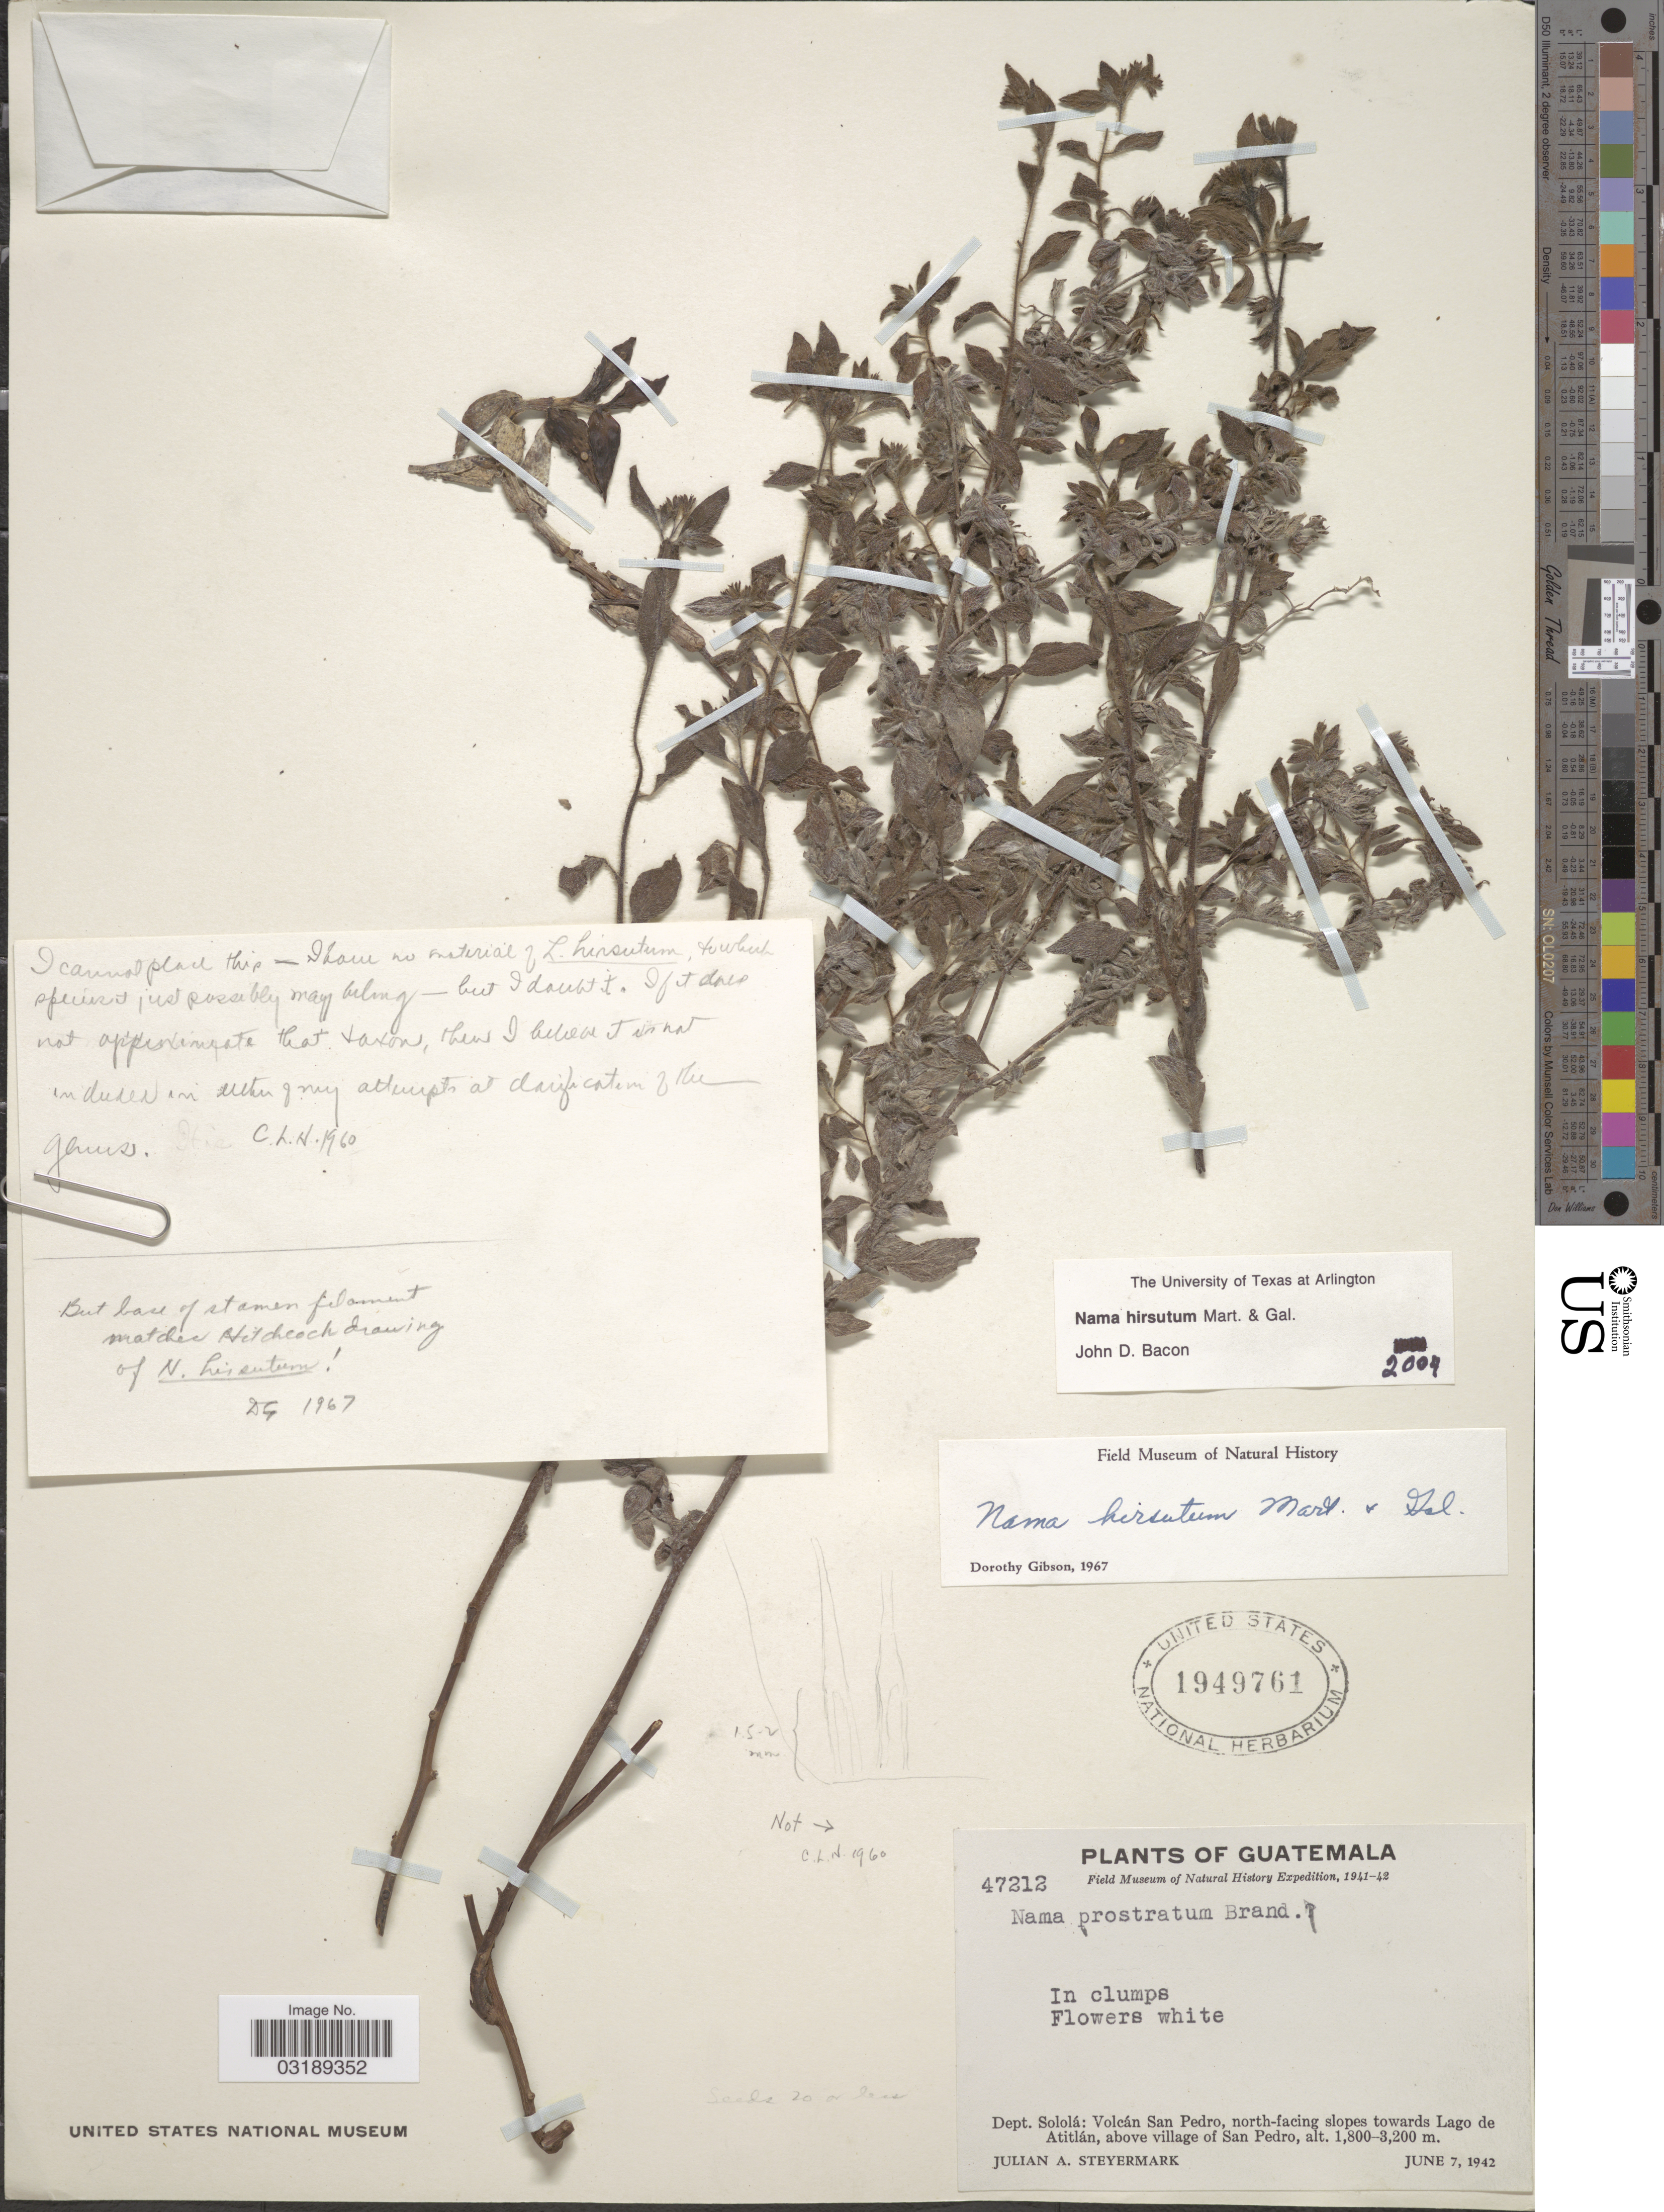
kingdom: Plantae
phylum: Tracheophyta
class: Magnoliopsida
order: Boraginales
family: Namaceae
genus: Nama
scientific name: Nama hirsuta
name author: M. Martens & Galeotti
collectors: J. Steyermark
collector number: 47212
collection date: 1942-06-07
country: Guatemala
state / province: Sololá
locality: Dept. Sololá: Volcán San Pedro, north-facing slopes towards Lago de Atitlán, above village of San Pedro.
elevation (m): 1800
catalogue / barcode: US 1949761